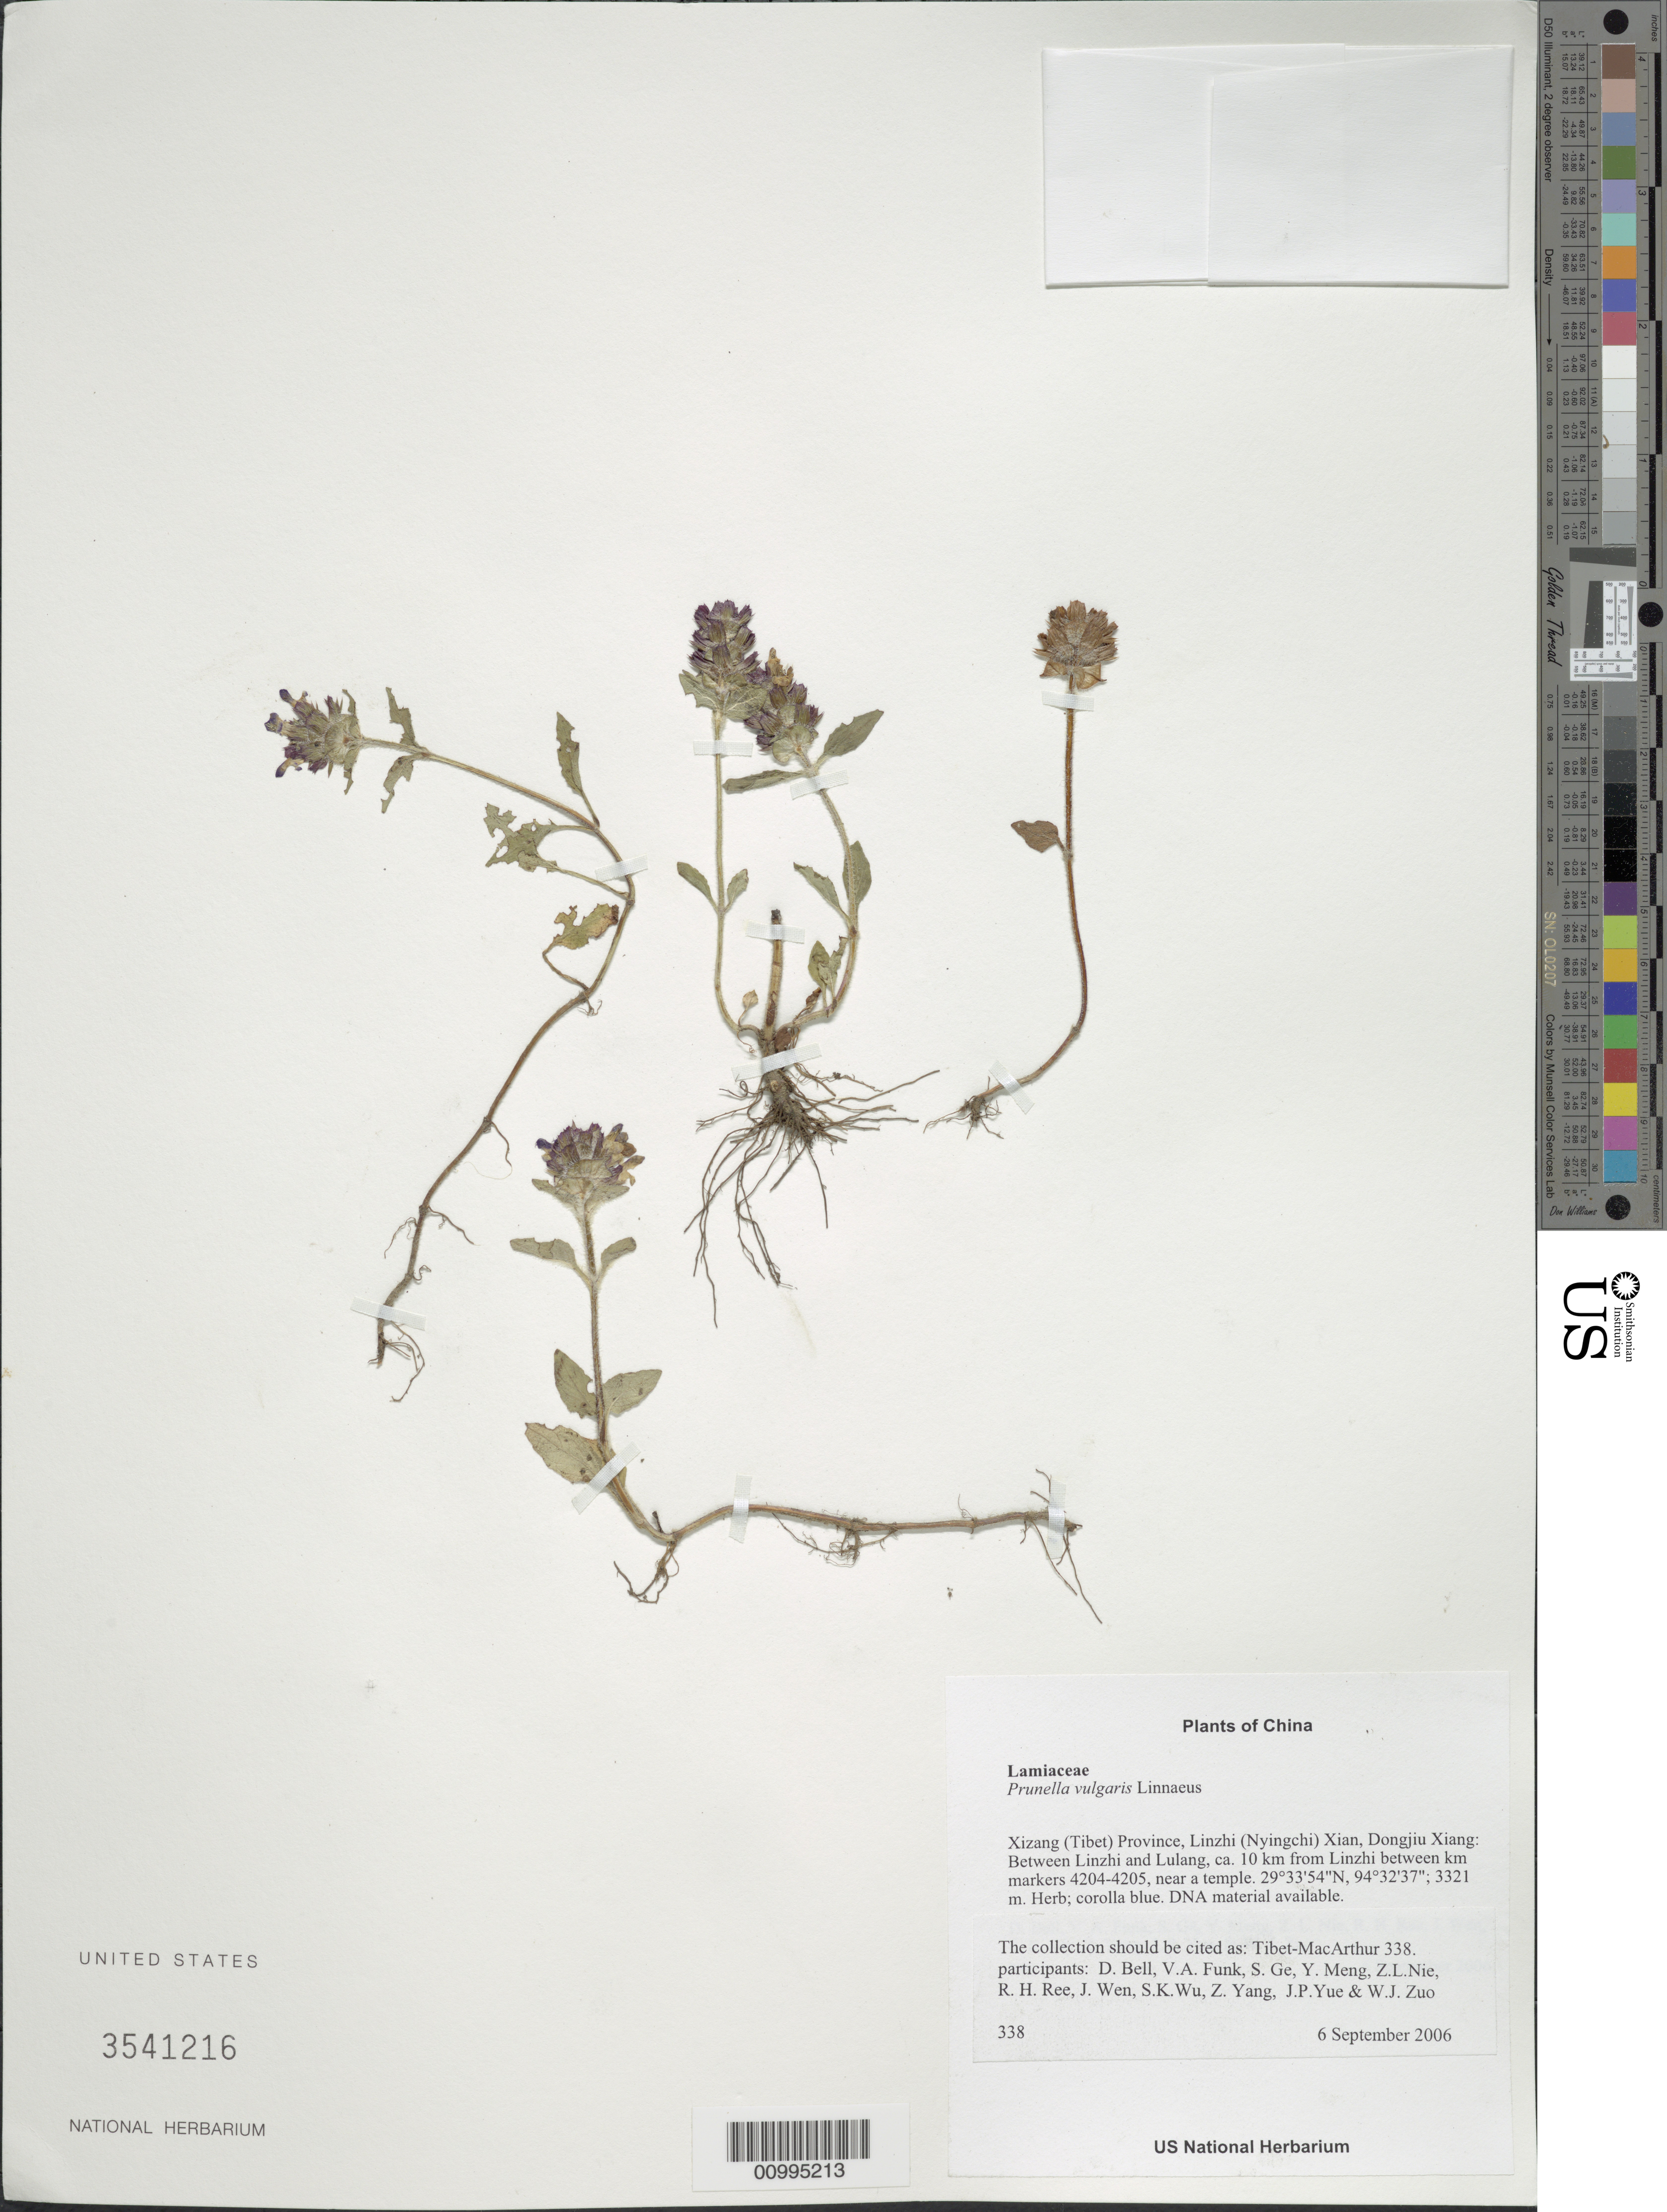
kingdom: Plantae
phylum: Tracheophyta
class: Magnoliopsida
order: Lamiales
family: Lamiaceae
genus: Prunella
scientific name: Prunella vulgaris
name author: L.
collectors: Tibet-MacArthur, D. A. Bell, V. Funk, S. Ge, Y. Meng, Z. Nie, R. Ree, J. Wen, S. K. Wu, Z. Yang, J. Yue & W. Zuo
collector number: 338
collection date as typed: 06 Sep 2006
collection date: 2006-09-06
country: China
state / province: Xizang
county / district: Linzhi (Nyingchi) Xian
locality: Dongjiu Xiang. Between Linzhi and Lulang, ca. 10 km from Linzhi between km markers 4204-4205, near a temple.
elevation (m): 3321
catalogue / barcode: US 3541216